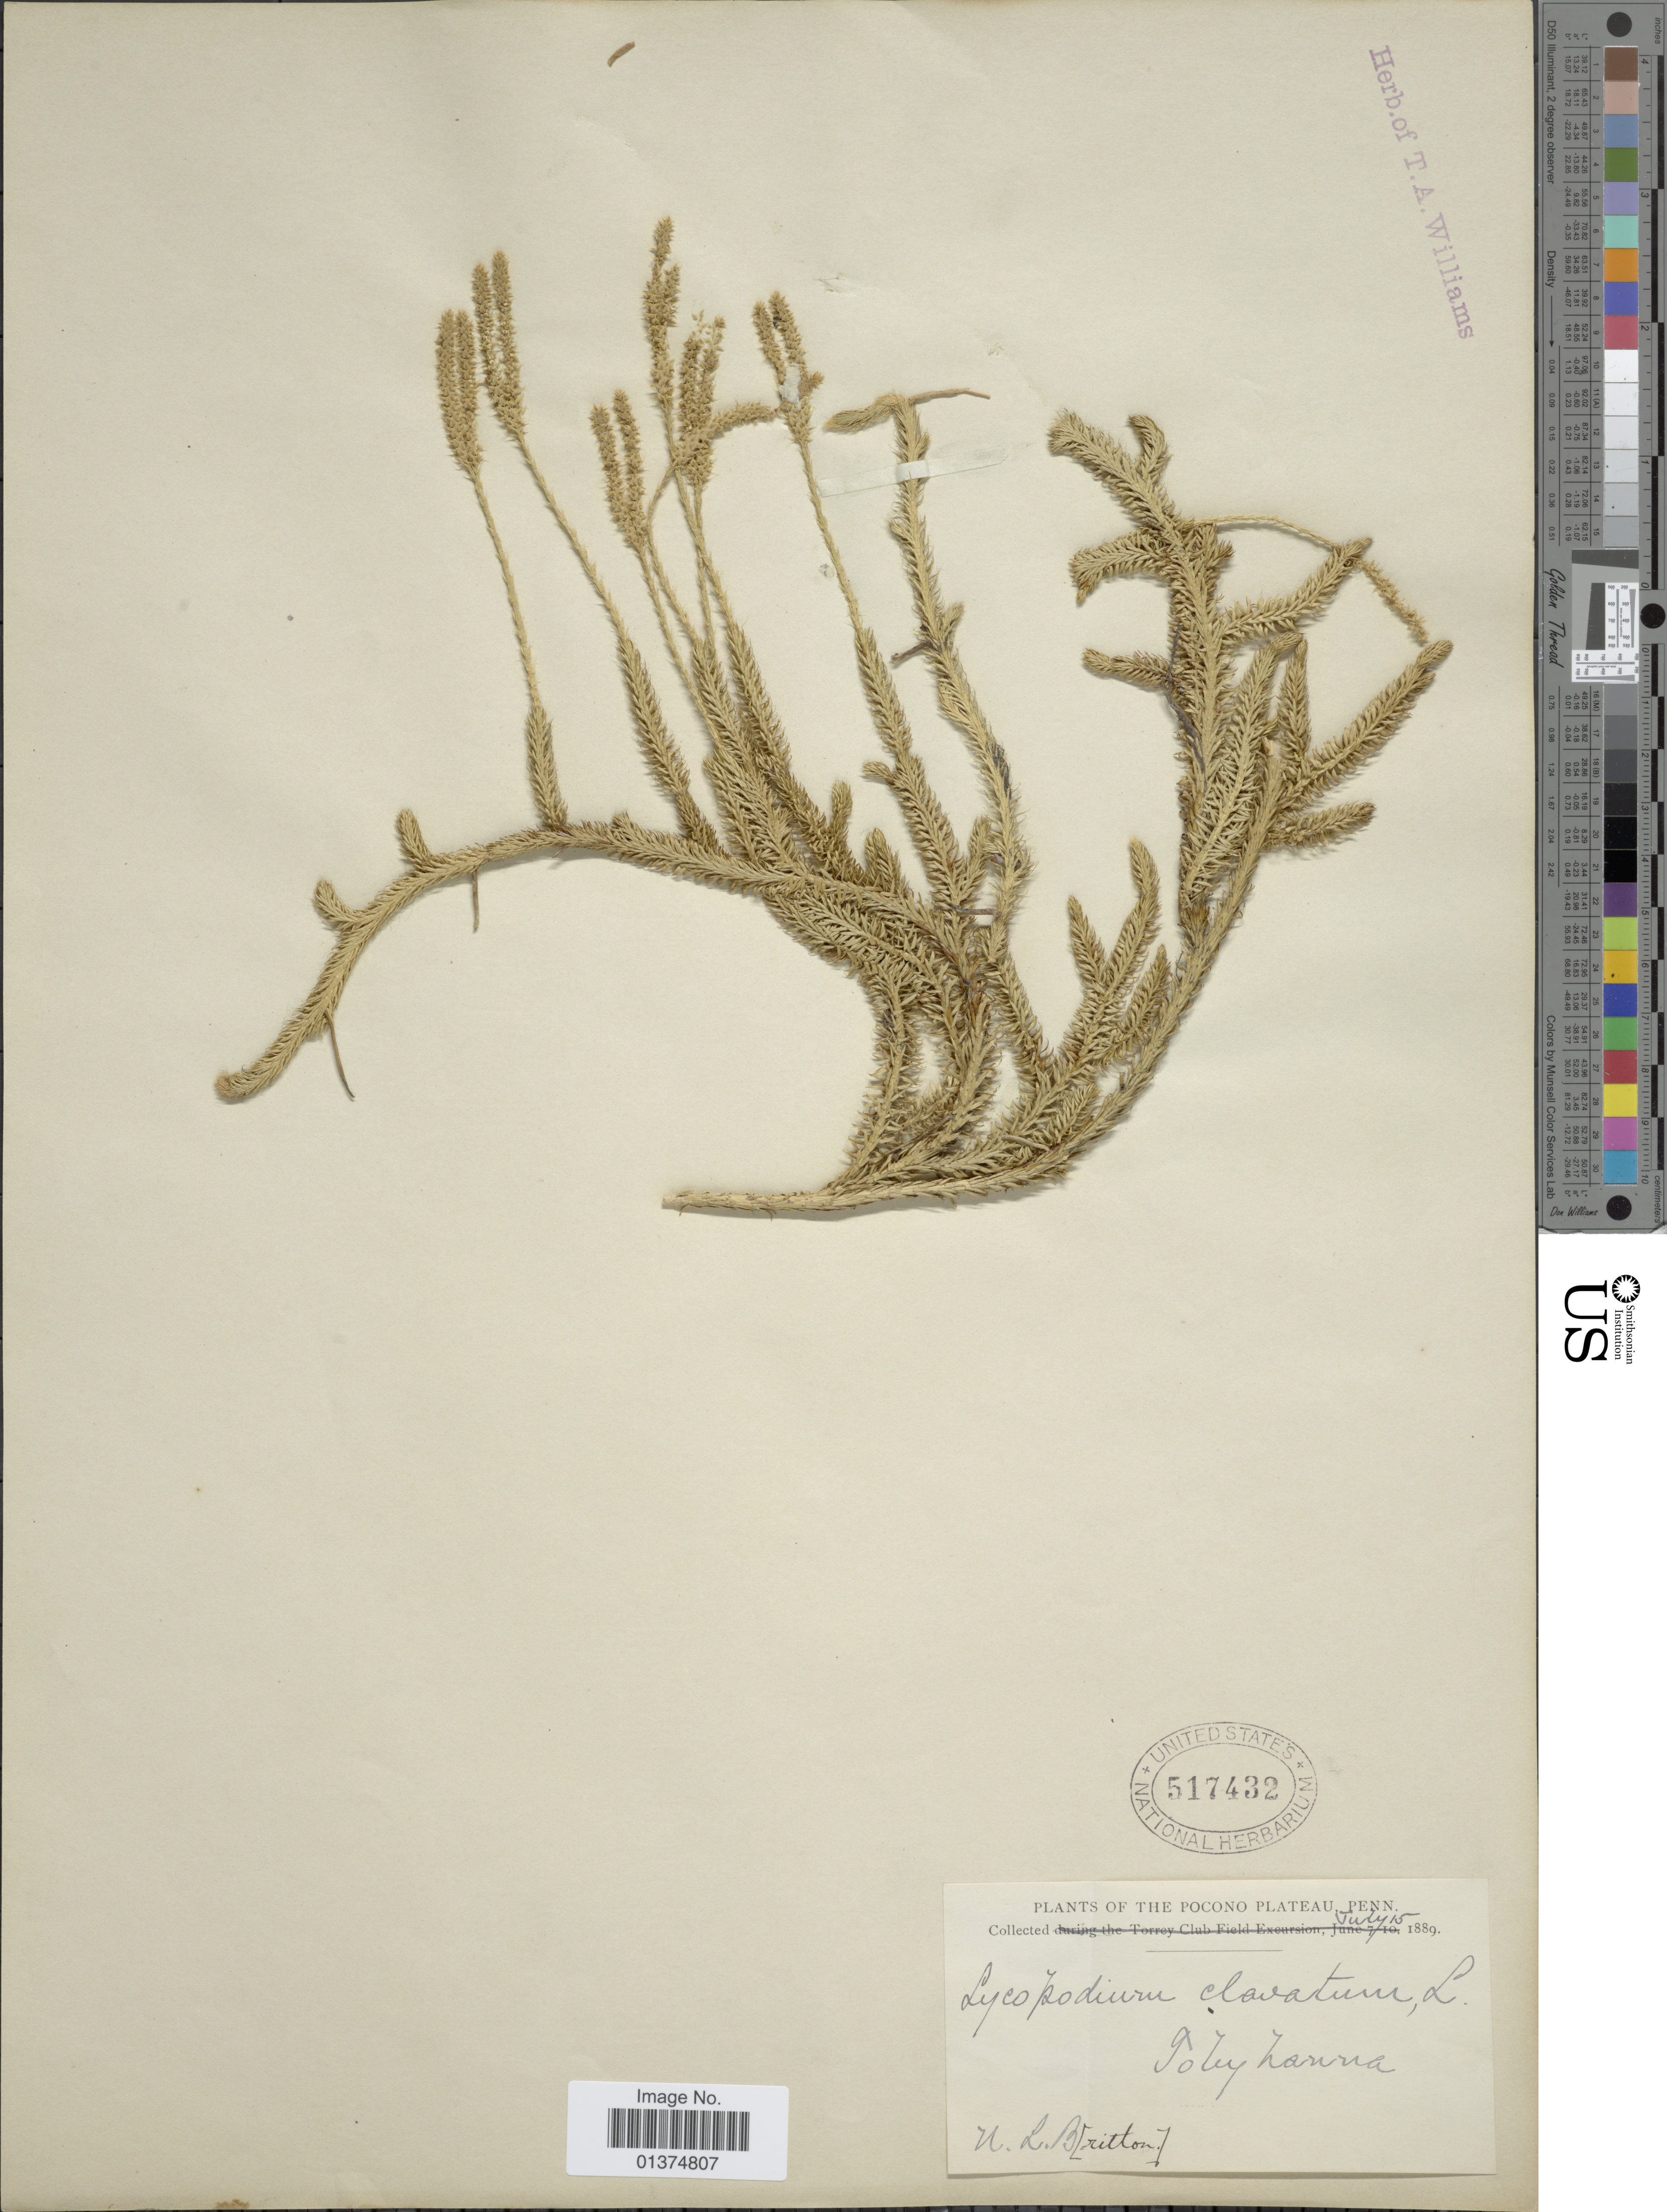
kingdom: Plantae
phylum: Tracheophyta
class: Lycopodiopsida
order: Lycopodiales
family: Lycopodiaceae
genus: Lycopodium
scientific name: Lycopodium clavatum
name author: L.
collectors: W. L. Britton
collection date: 1889-07-15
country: United States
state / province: Pennsylvania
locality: Pocono Plateau, Tobyhanna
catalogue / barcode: US 517432